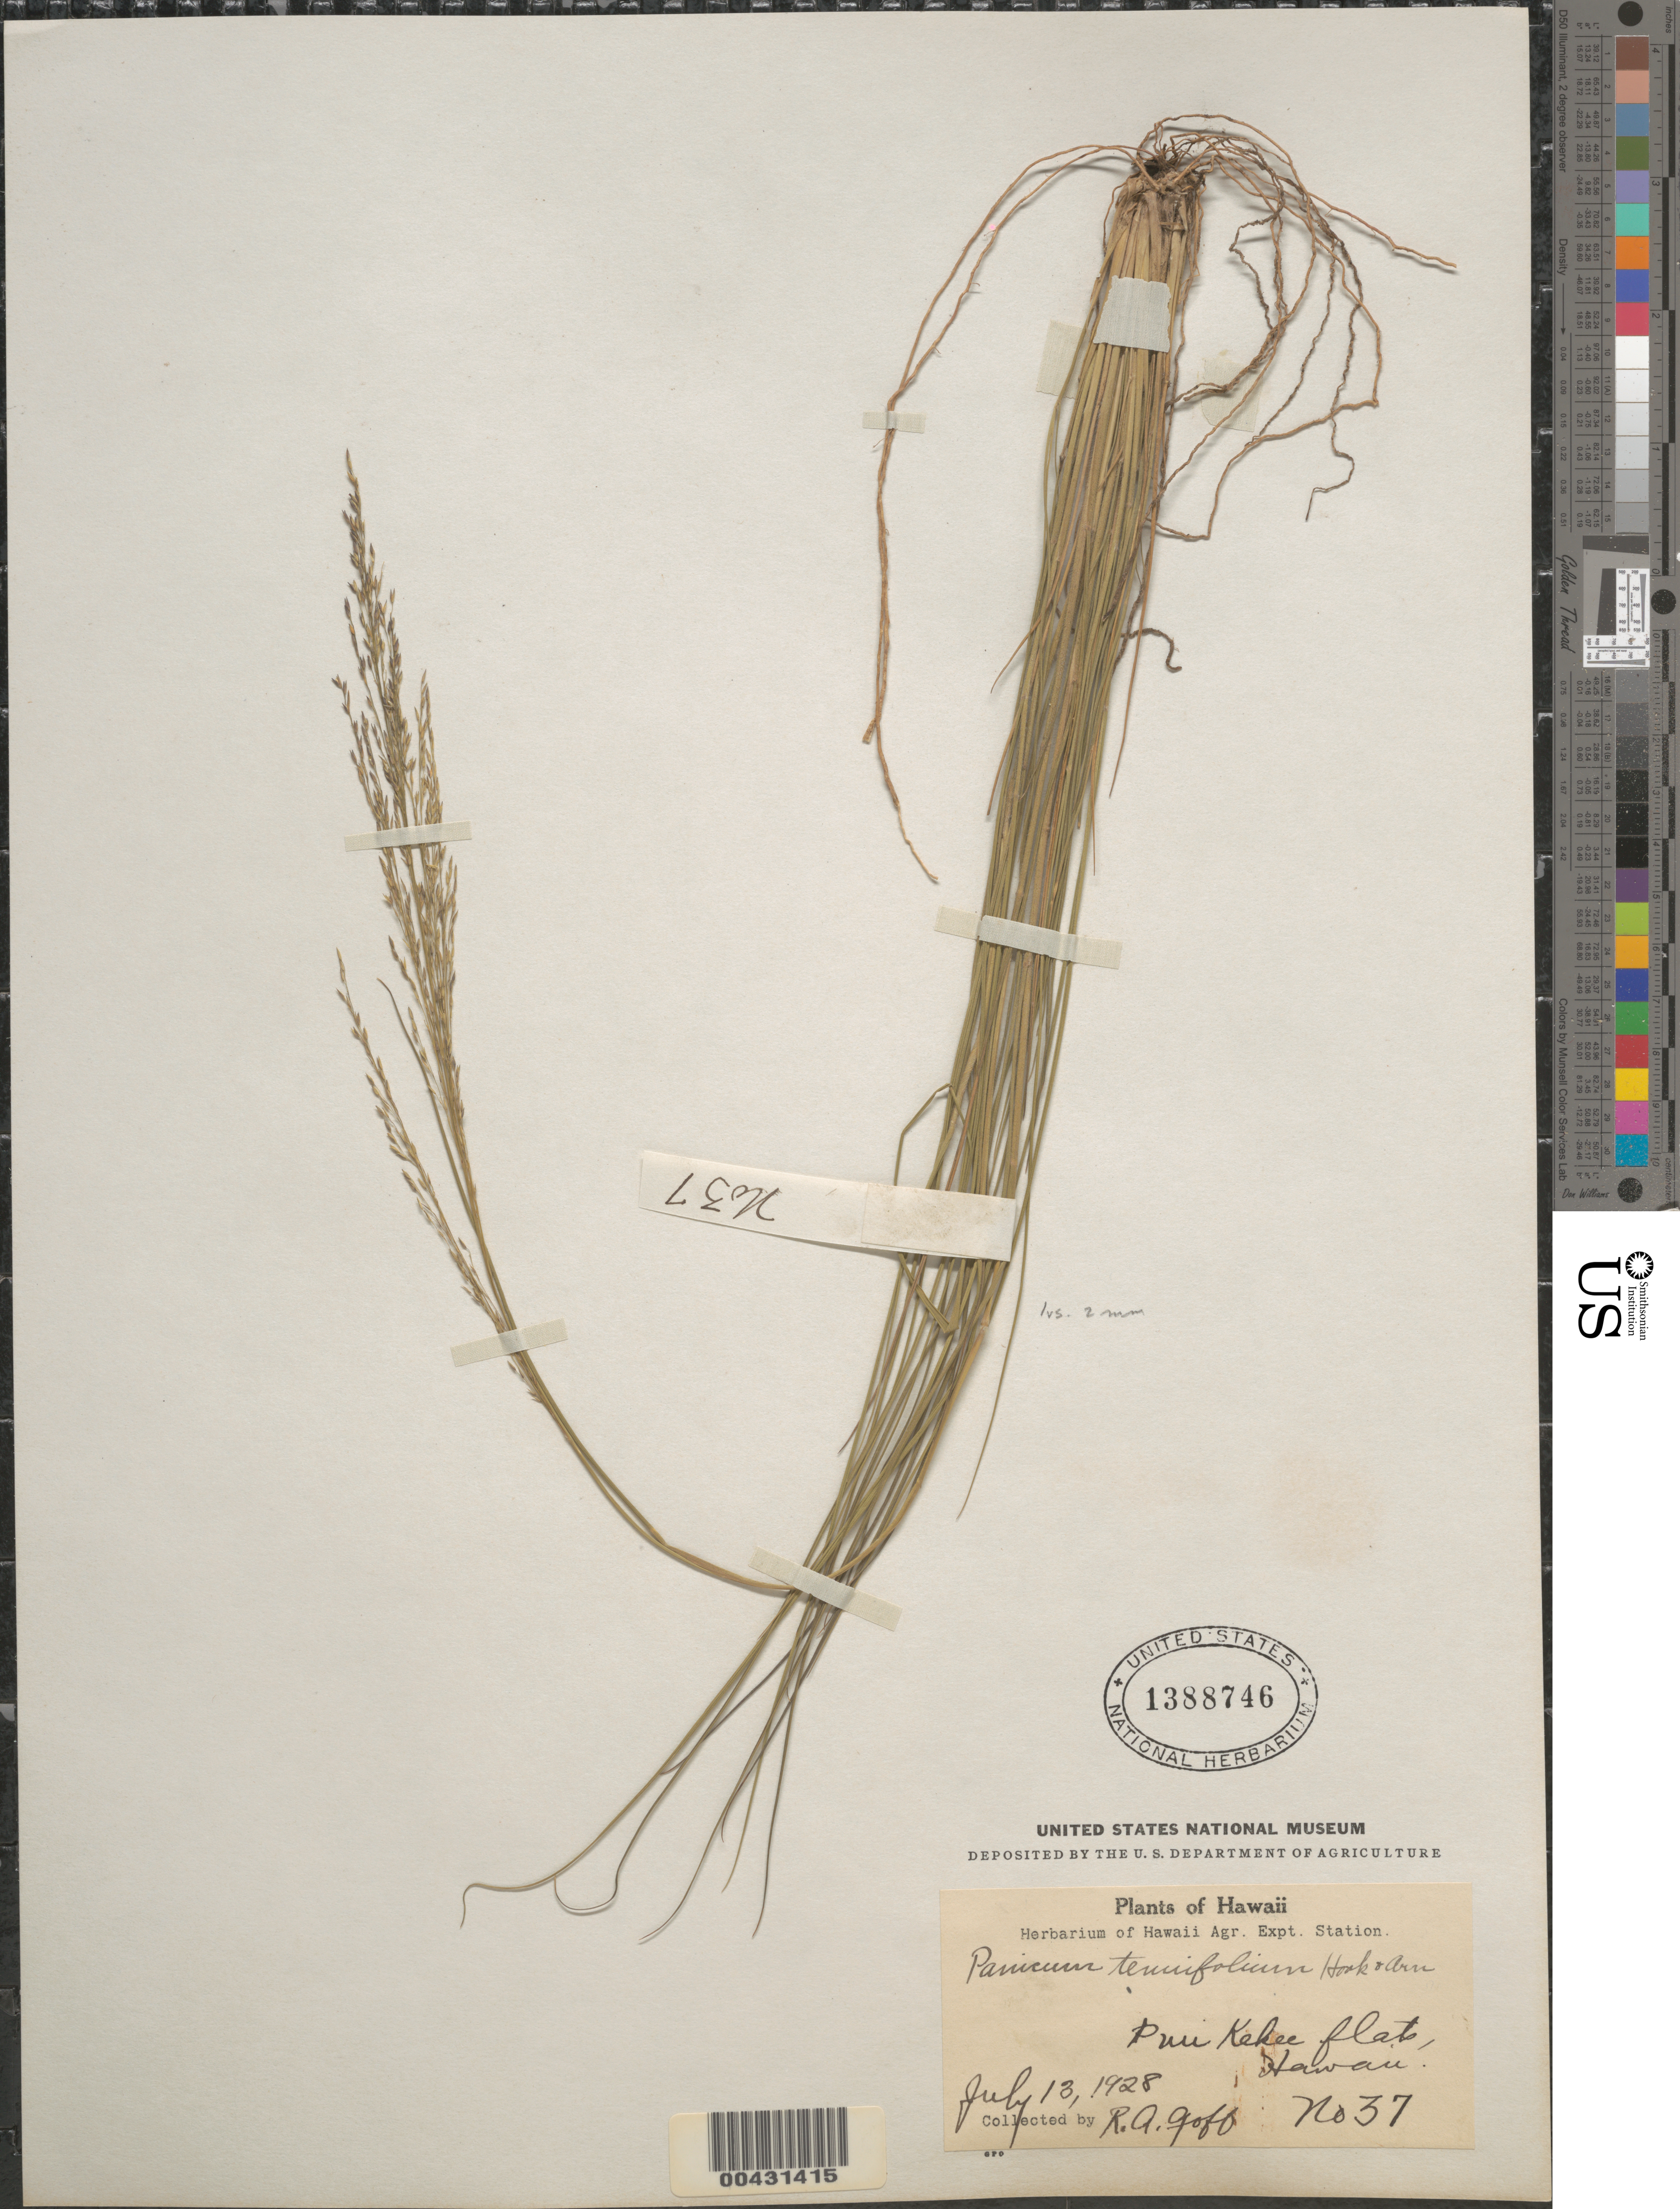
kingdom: Plantae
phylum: Tracheophyta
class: Liliopsida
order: Poales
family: Poaceae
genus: Panicum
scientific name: Panicum tenuifolium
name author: Hook. & Arn.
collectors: R. Goff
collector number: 37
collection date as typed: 13 Jul 1928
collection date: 1928-07-13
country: United States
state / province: Hawaii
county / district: Hawaii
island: Hawaii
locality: Puu Kehee flats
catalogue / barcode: US 1388746